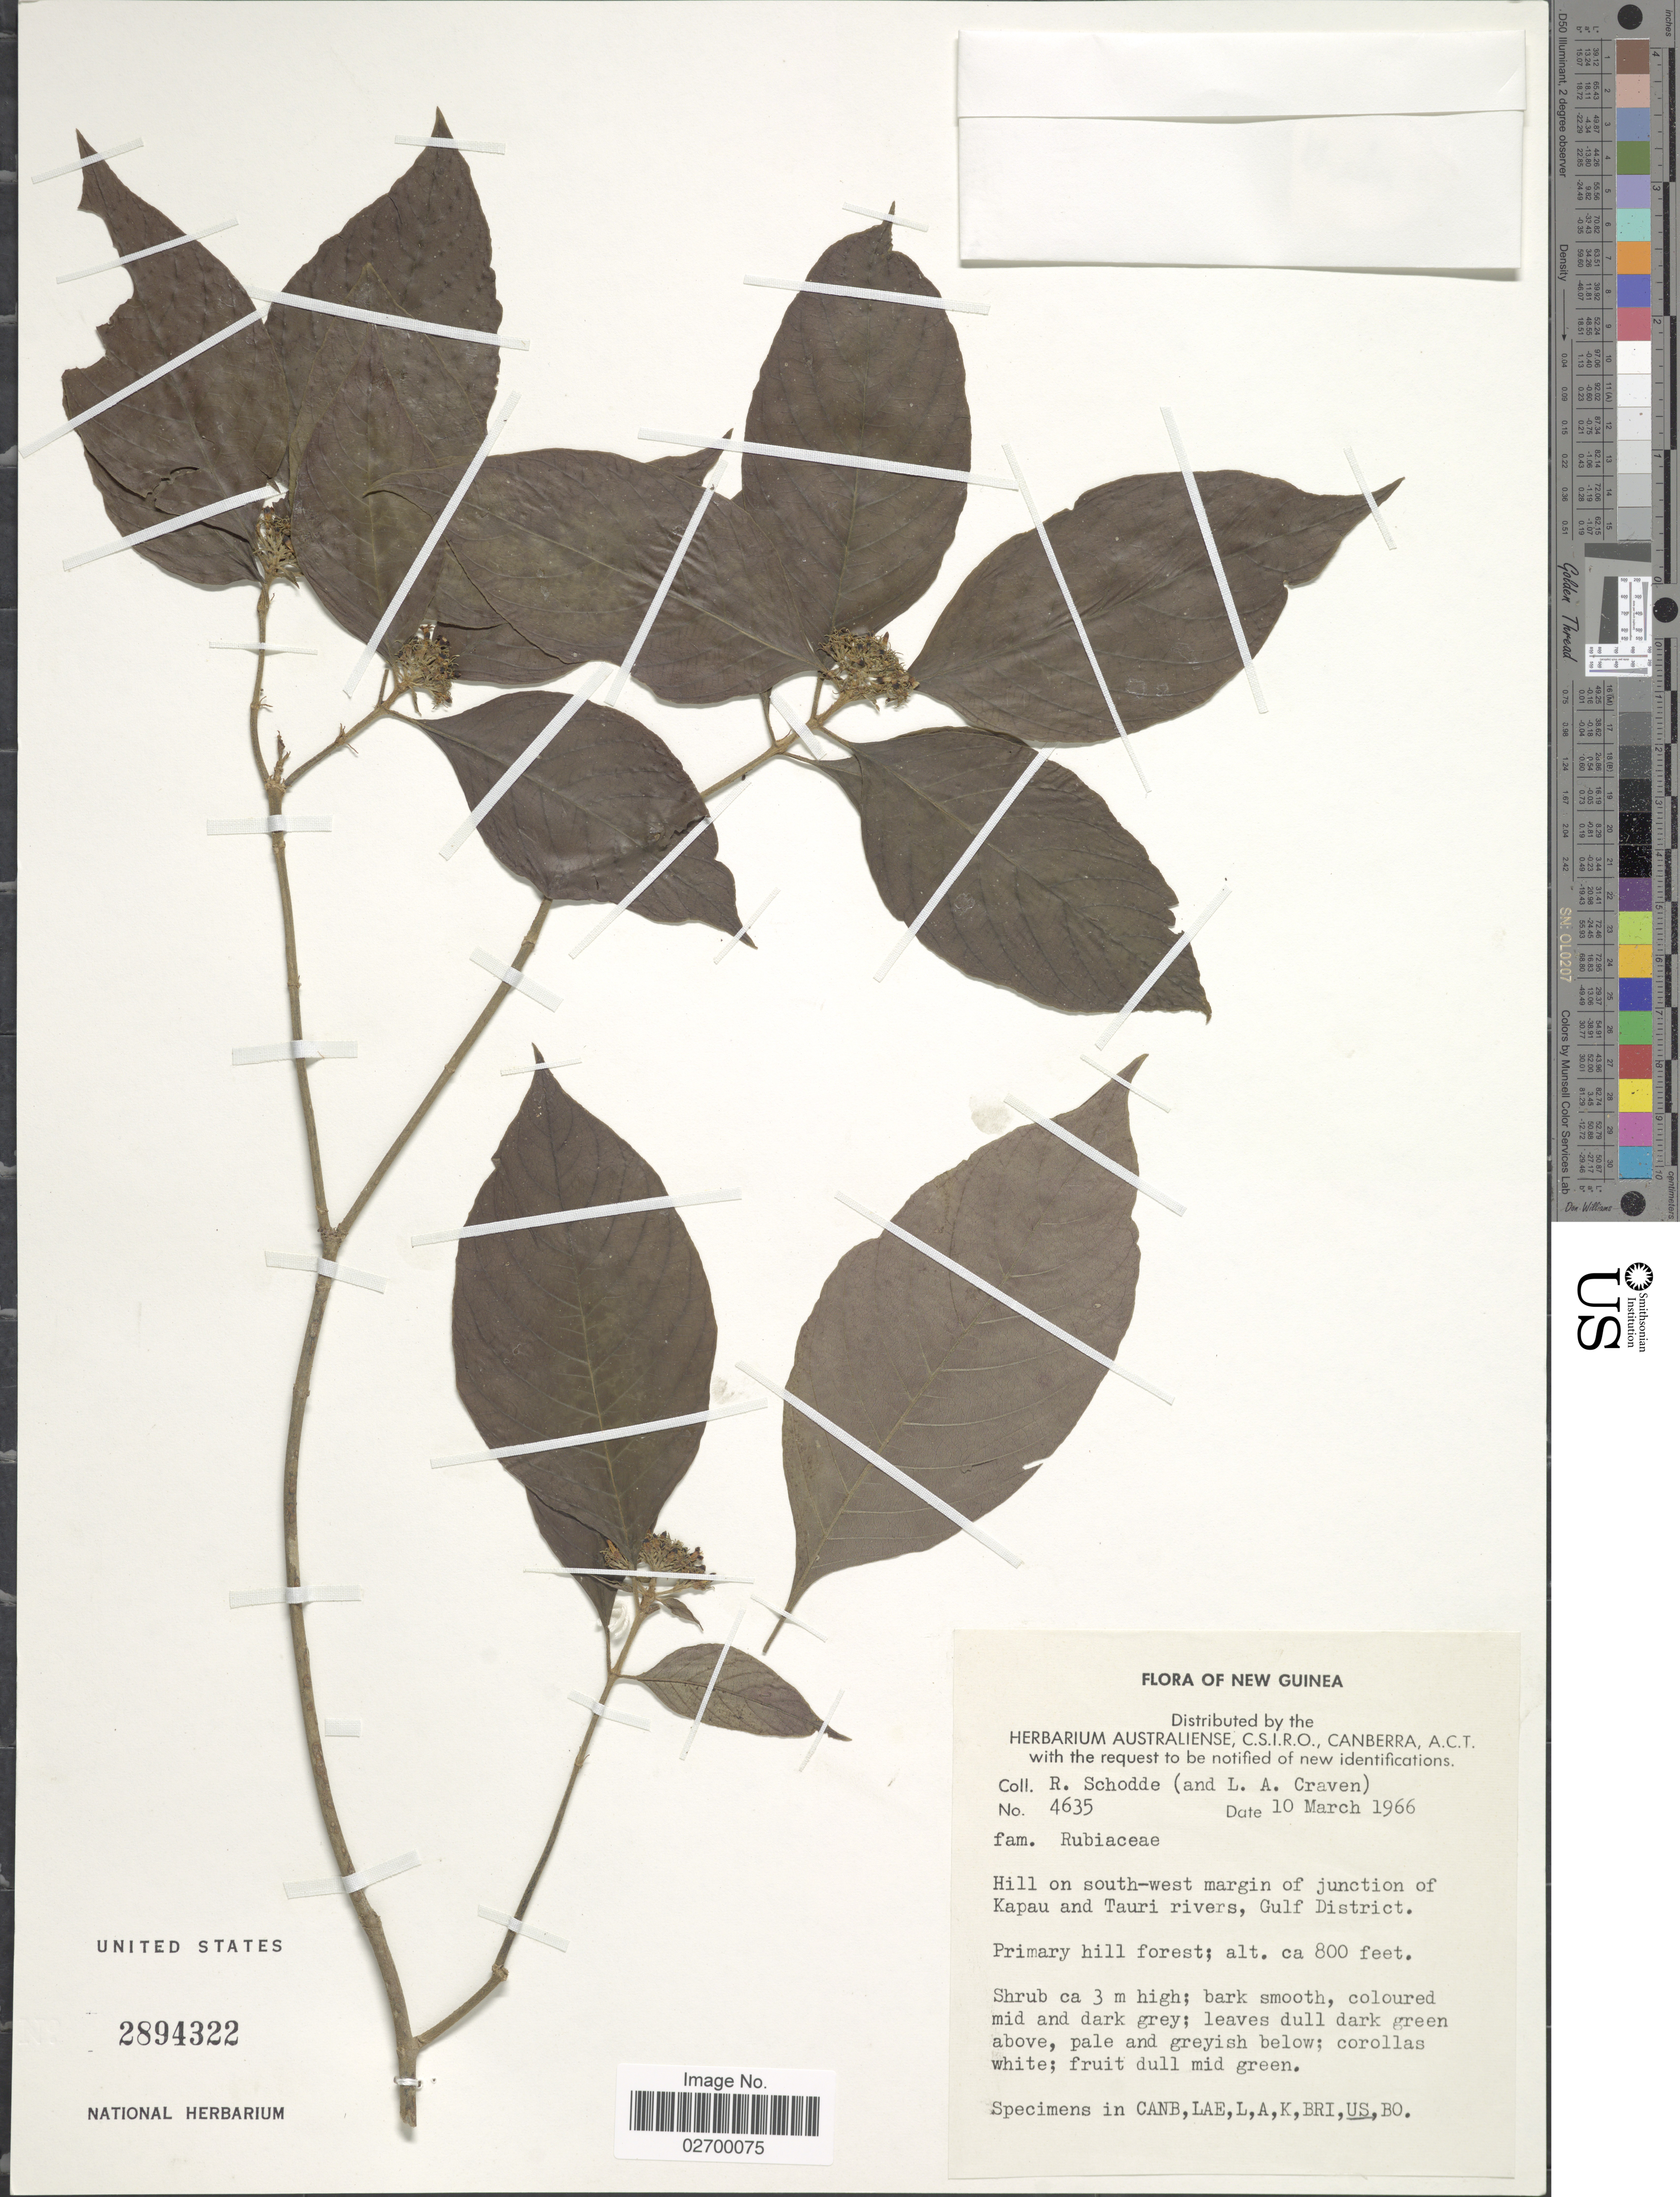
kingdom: Plantae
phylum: Tracheophyta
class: Magnoliopsida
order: Gentianales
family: Rubiaceae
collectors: R. Schodde & L. A. Craven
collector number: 4635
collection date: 1966-03-10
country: Papua New Guinea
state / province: Gulf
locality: New Guinea. Hill on south-west margin of junction of Kapau and Tauri rivers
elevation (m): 244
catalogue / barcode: US 2894322